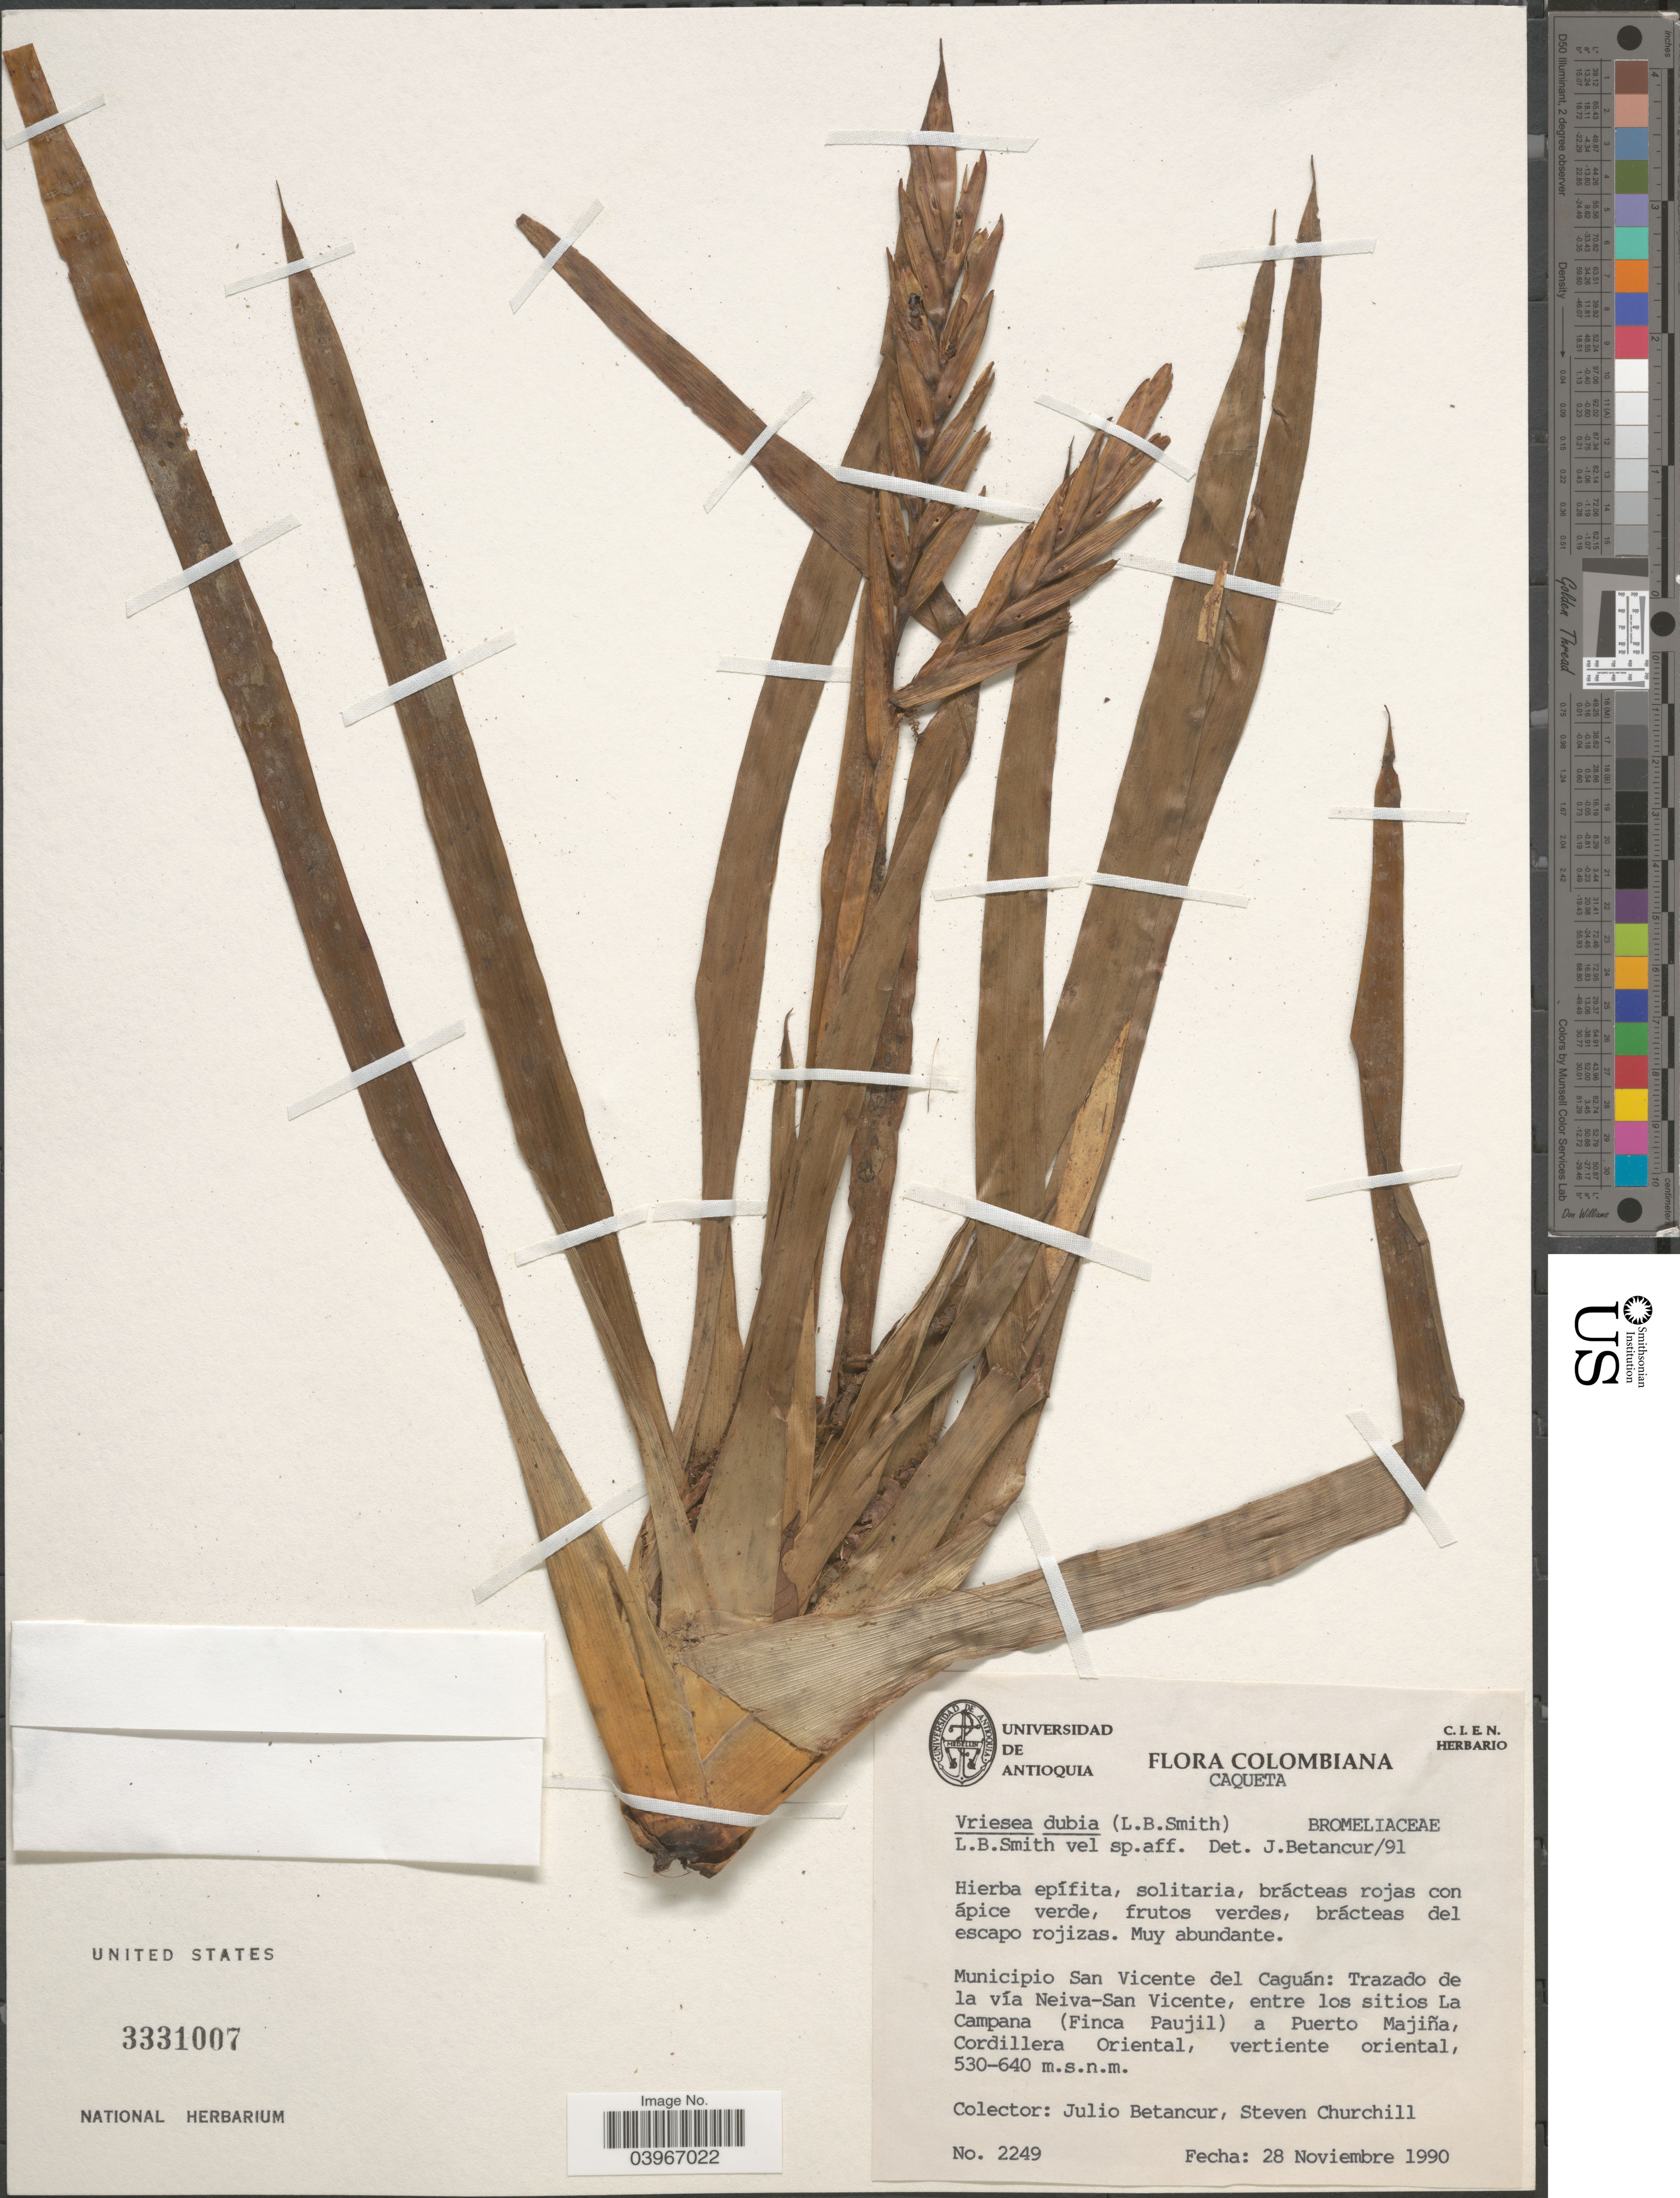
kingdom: Plantae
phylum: Tracheophyta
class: Liliopsida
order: Poales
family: Bromeliaceae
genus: Vriesea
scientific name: Vriesea dubia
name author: (L.B. Sm.) L.B. Sm.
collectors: J. Betancur & S. Churchill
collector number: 2249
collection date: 1990-11-28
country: Colombia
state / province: Caquetá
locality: Municipio San Vicente del Caguán: Trazado de la vía Neiva-San Vicente, entre los sitios La Campana (Finca Paujil) a Puerto Majiña, Cordillera Oriental, vertiente oriental.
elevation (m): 530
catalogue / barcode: US 3331007